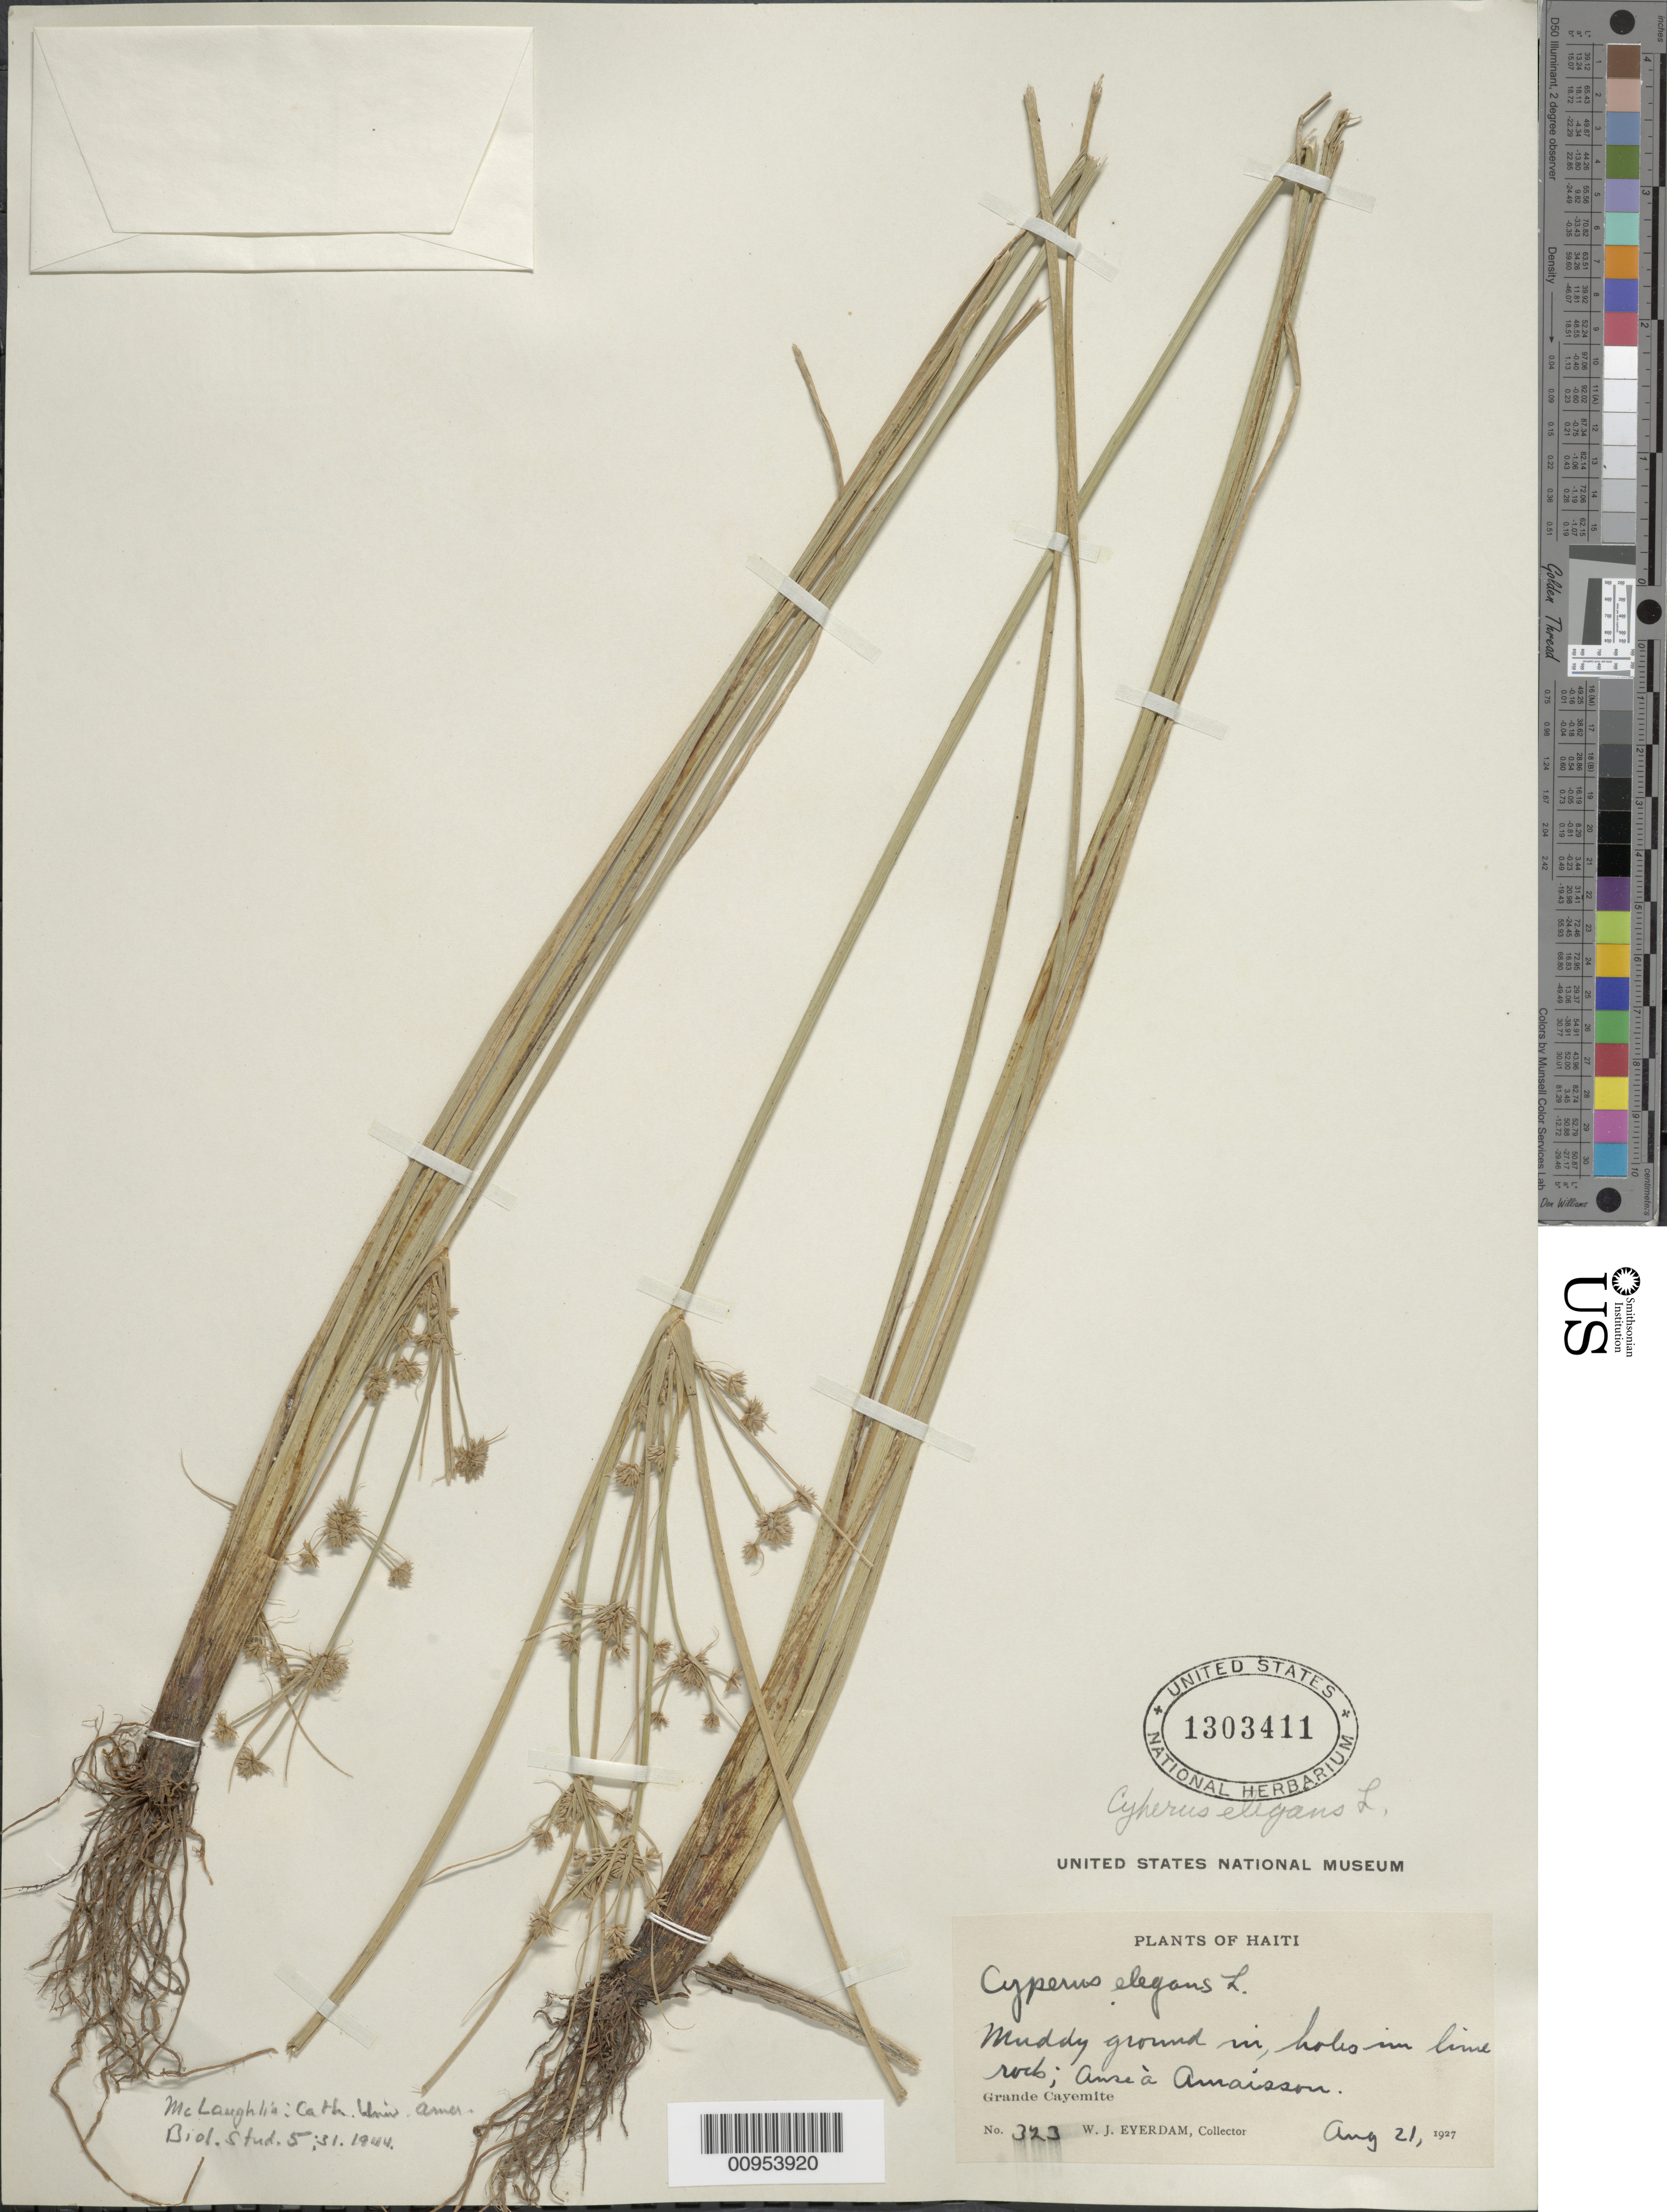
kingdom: Plantae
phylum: Tracheophyta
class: Liliopsida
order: Poales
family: Cyperaceae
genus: Cyperus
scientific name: Cyperus elegans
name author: L.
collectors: W. Everdam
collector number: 323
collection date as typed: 21 Aug 1927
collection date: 1927-08-21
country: Haiti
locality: Grande Cayemite, Anse à Amaisson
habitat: Muddy ground in holes in lime rocks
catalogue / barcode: US 1303411